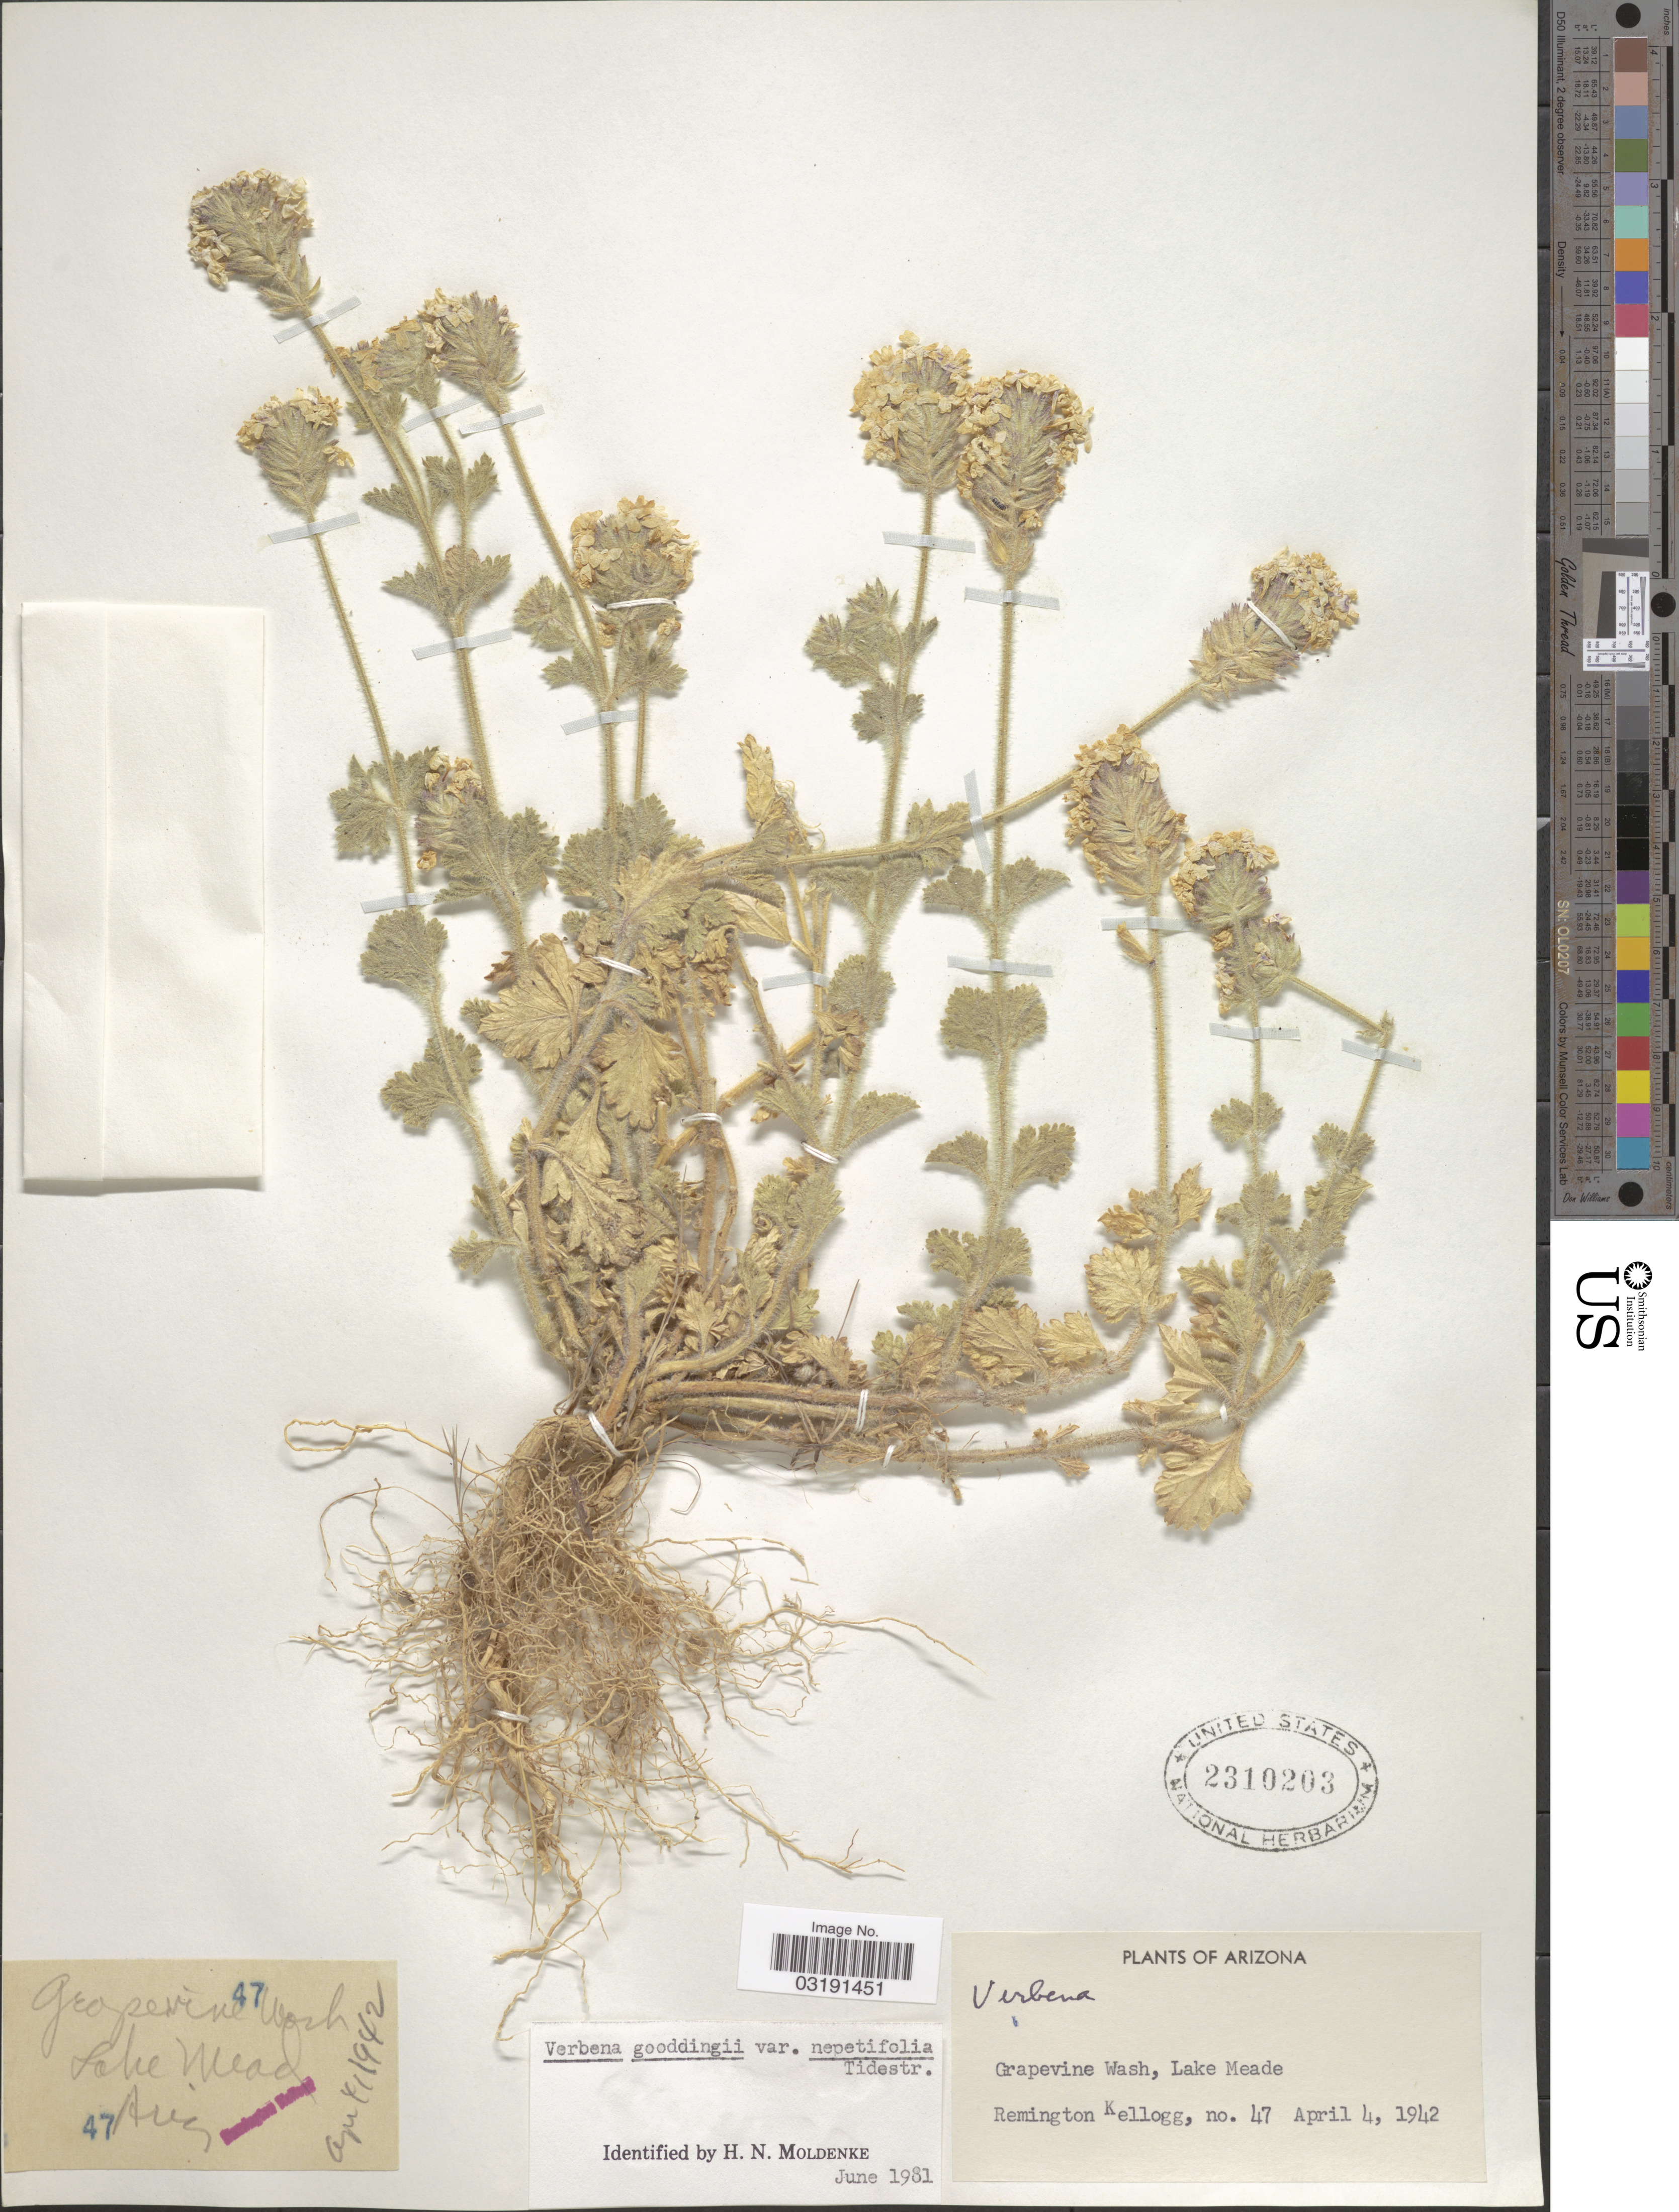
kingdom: Plantae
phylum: Tracheophyta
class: Magnoliopsida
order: Lamiales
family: Verbenaceae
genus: Verbena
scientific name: Verbena gooddingii var. nepetifolia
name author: Tidestr.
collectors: R. Kellogg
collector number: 47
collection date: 1942-04-04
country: United States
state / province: Arizona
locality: Grapevine Wash, Lake Meade.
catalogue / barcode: US 2310203